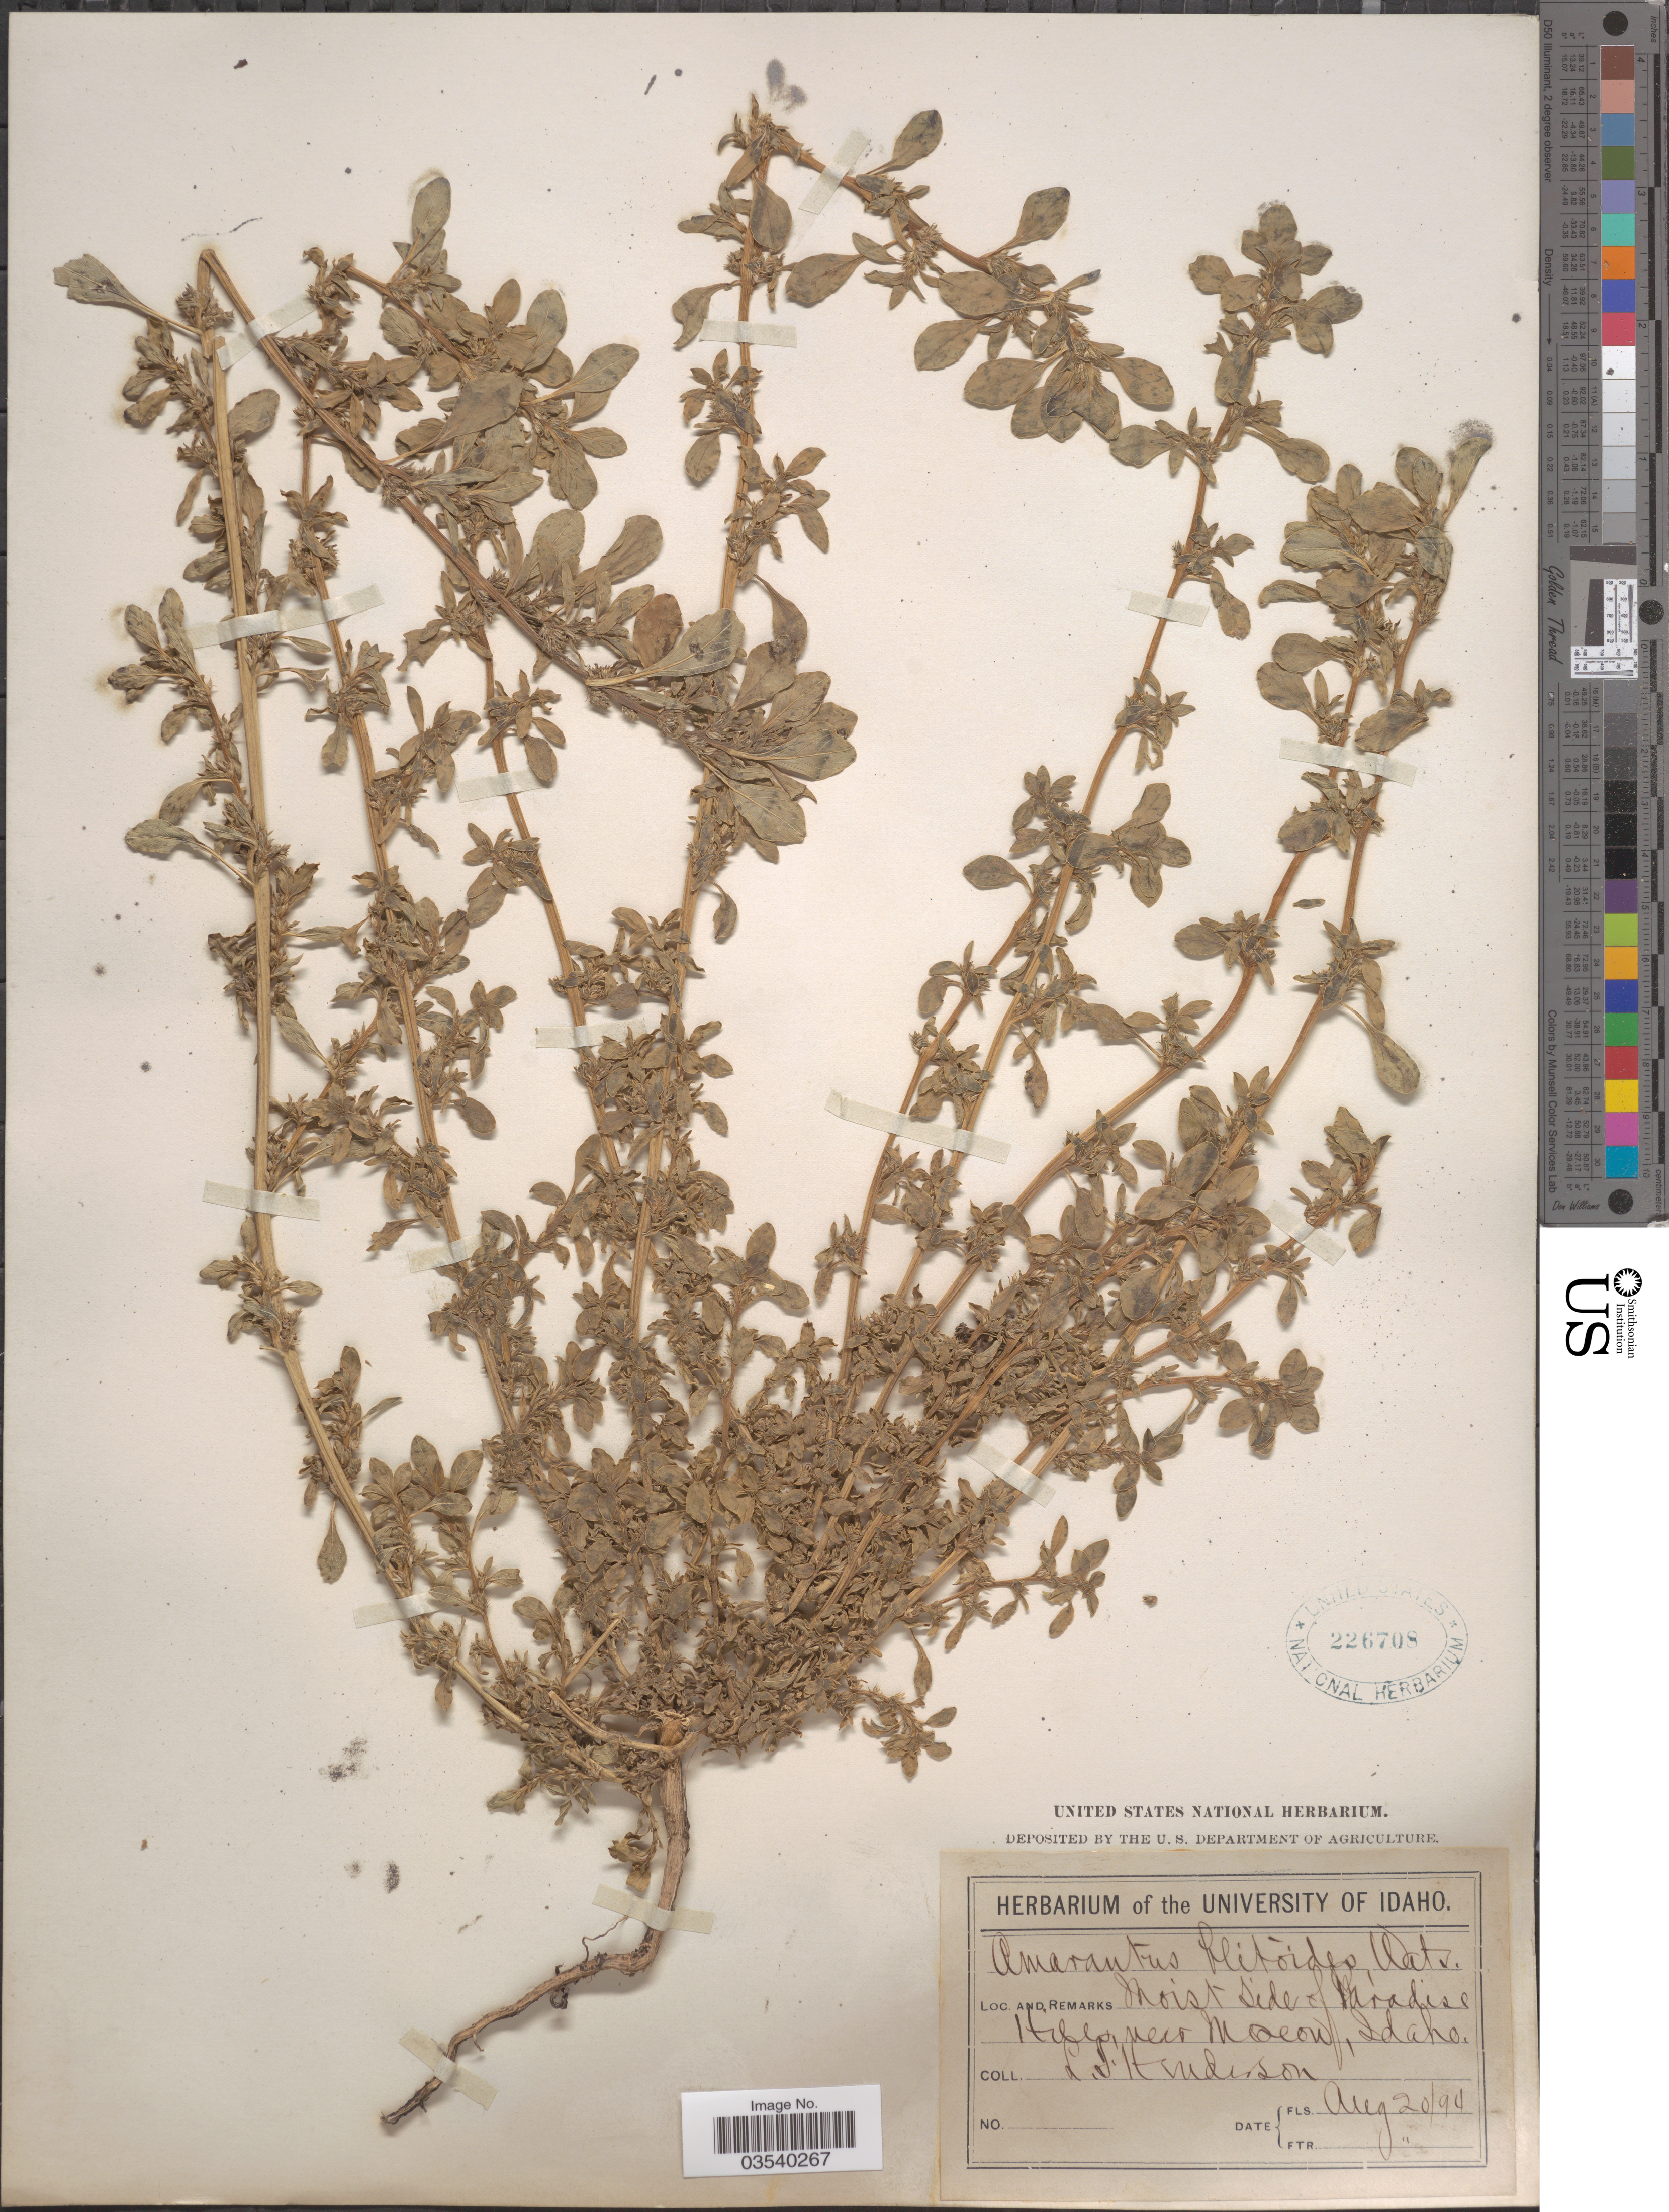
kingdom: Plantae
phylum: Tracheophyta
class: Magnoliopsida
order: Caryophyllales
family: Amaranthaceae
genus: Amaranthus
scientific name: Amaranthus blitoides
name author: S. Watson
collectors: L. Henderson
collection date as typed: Transcribed d/m/y: 20/8/94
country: United States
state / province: Idaho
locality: Moist side of Paradise Hills, near Macon.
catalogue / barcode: US 226708